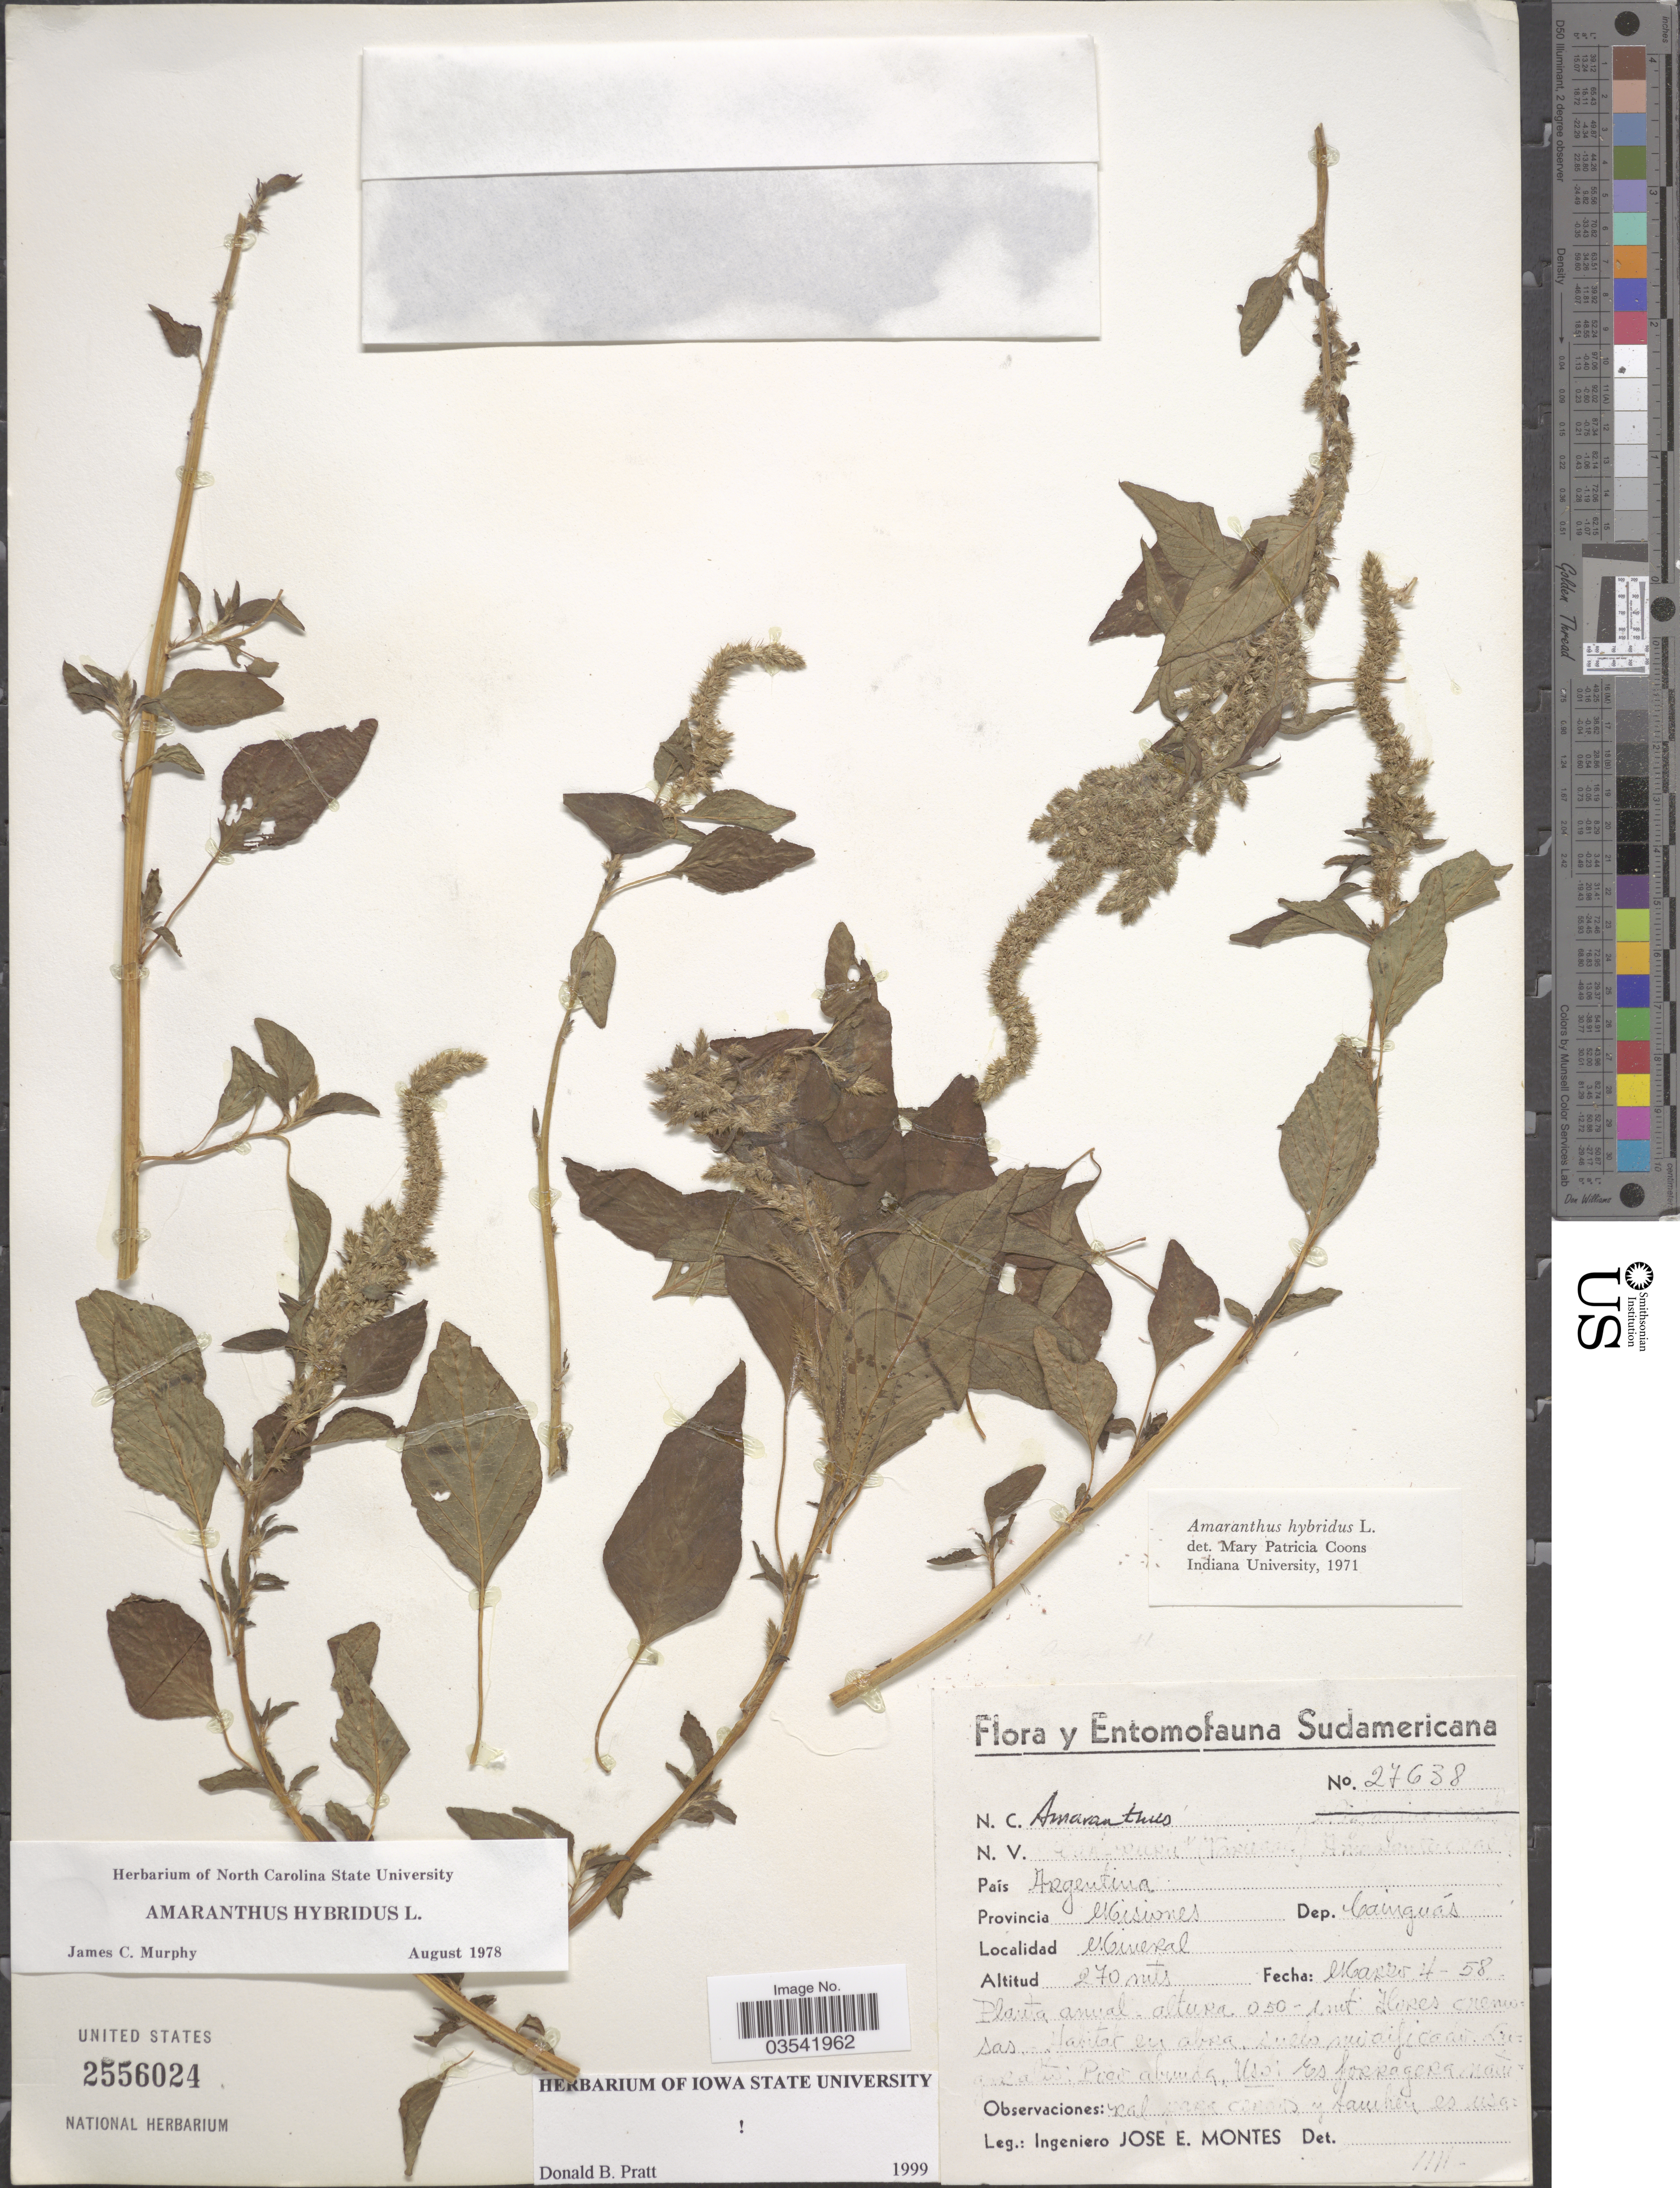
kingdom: Plantae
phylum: Tracheophyta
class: Magnoliopsida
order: Caryophyllales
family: Amaranthaceae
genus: Amaranthus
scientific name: Amaranthus hybridus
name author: L.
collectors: J. E. Montes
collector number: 27638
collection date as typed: Transcribed d/m/y: 4/3/58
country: Argentina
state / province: Misiones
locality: Dep. Cainguás. Mineral.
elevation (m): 270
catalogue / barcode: US 2556024